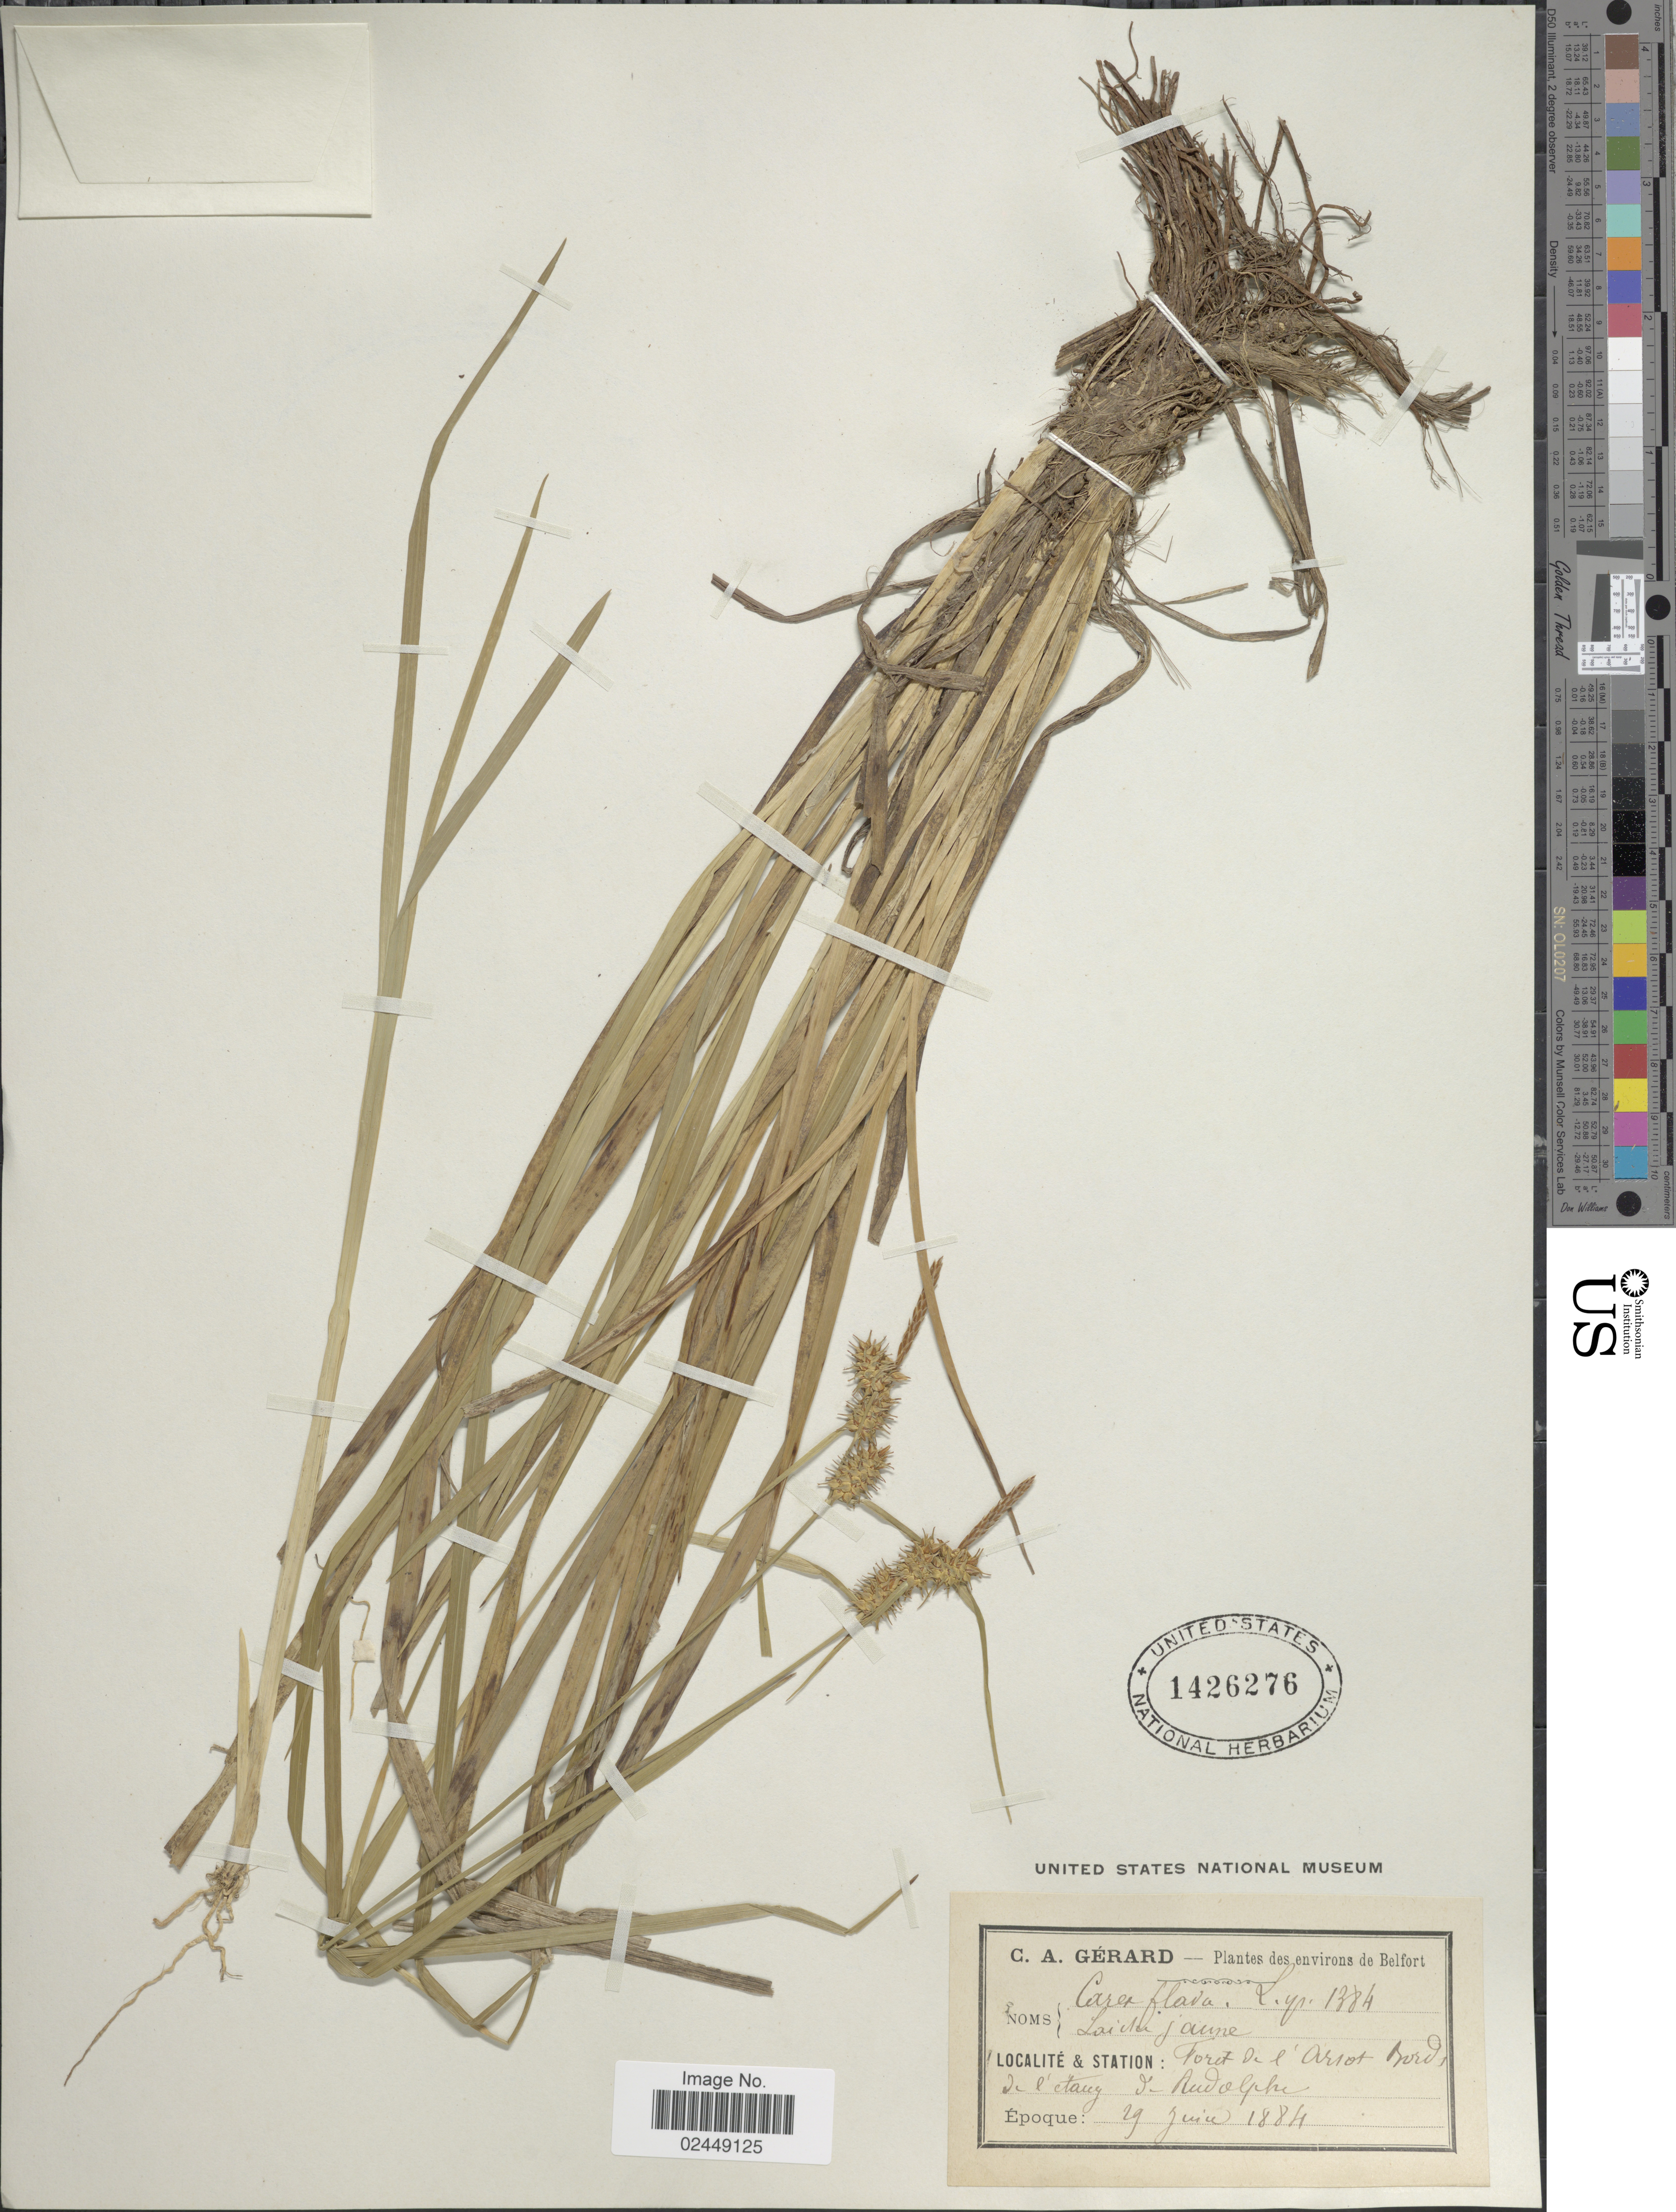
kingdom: Plantae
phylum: Tracheophyta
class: Liliopsida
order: Poales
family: Cyperaceae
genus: Carex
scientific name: Carex flava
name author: L.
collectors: C. Gerard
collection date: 1884-06-29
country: France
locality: Des environs de Belfort, Foret de l'Ariot, Bords de l'etang de Andolphe [interpreted]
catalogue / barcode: US 1426276